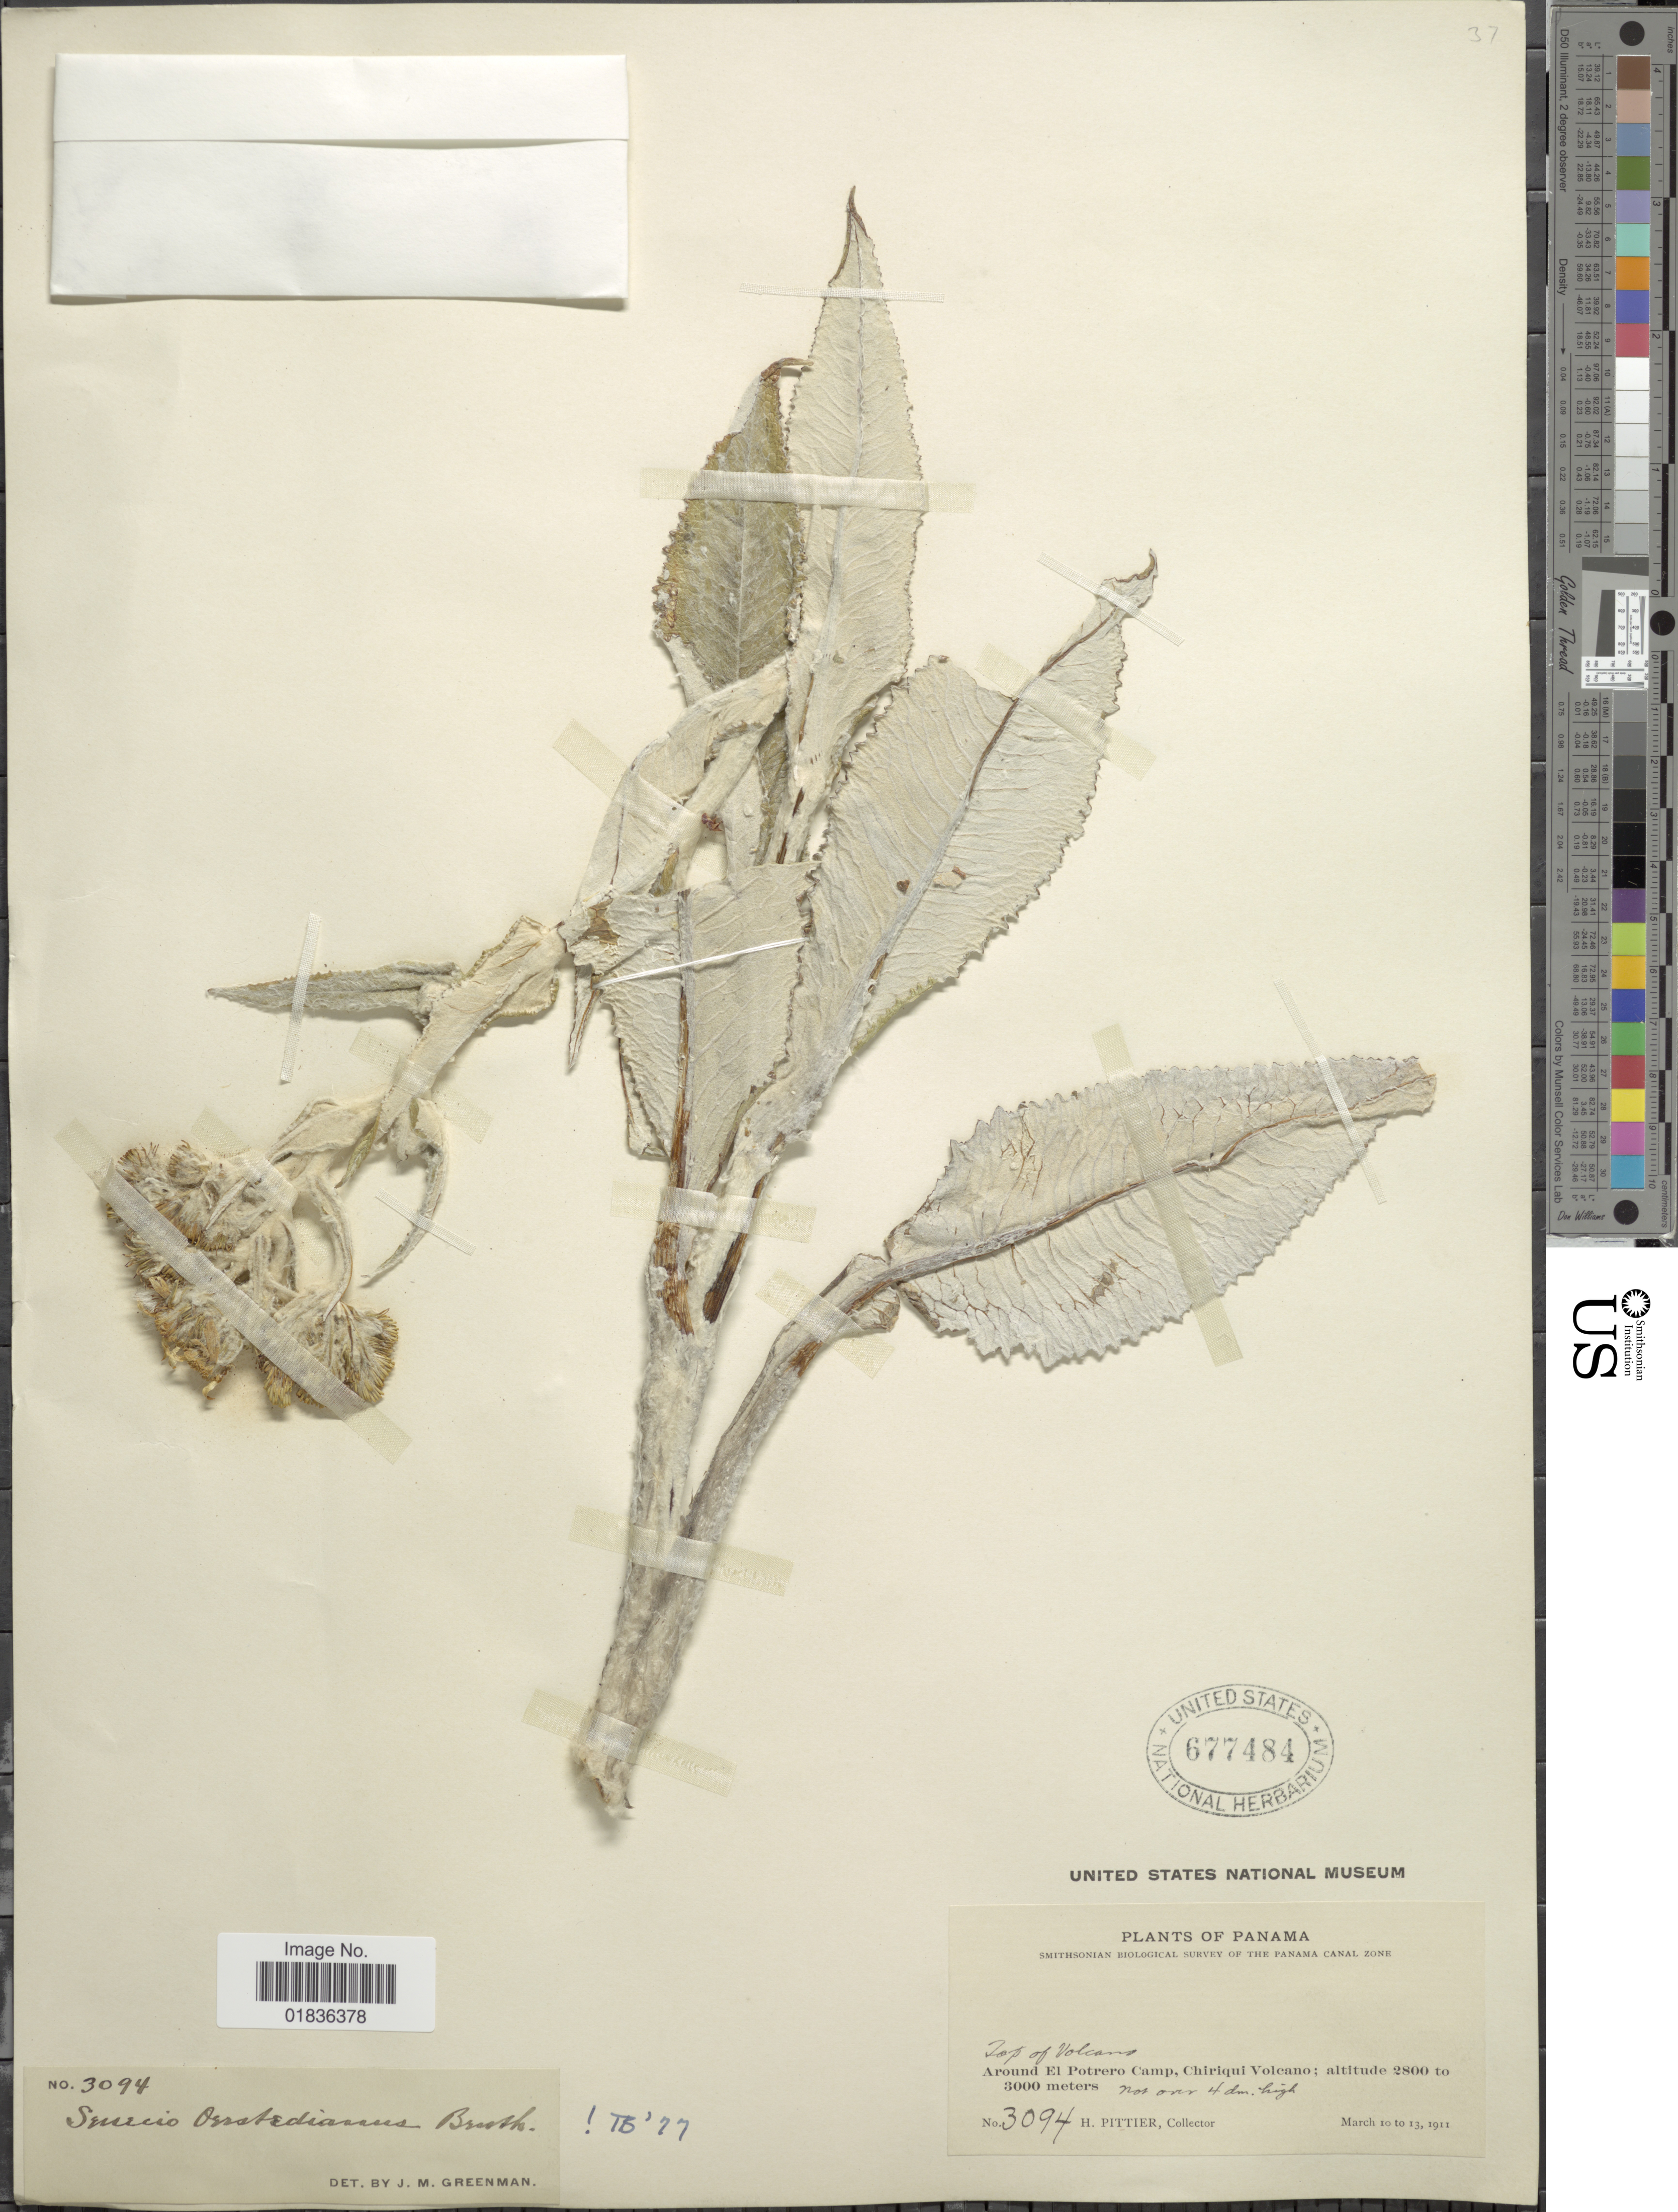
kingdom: Plantae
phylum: Tracheophyta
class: Magnoliopsida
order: Asterales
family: Asteraceae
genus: Senecio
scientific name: Senecio oerstedianus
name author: Benth.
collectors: H. F. Pittier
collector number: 3094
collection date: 1911-03-10/1911-03-13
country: Panama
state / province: Colón / Panamá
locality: Panama Canal Zone, top op Volcano, around El Potrero Camp, Chiriqui Volcano.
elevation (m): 2800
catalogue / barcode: US 677484